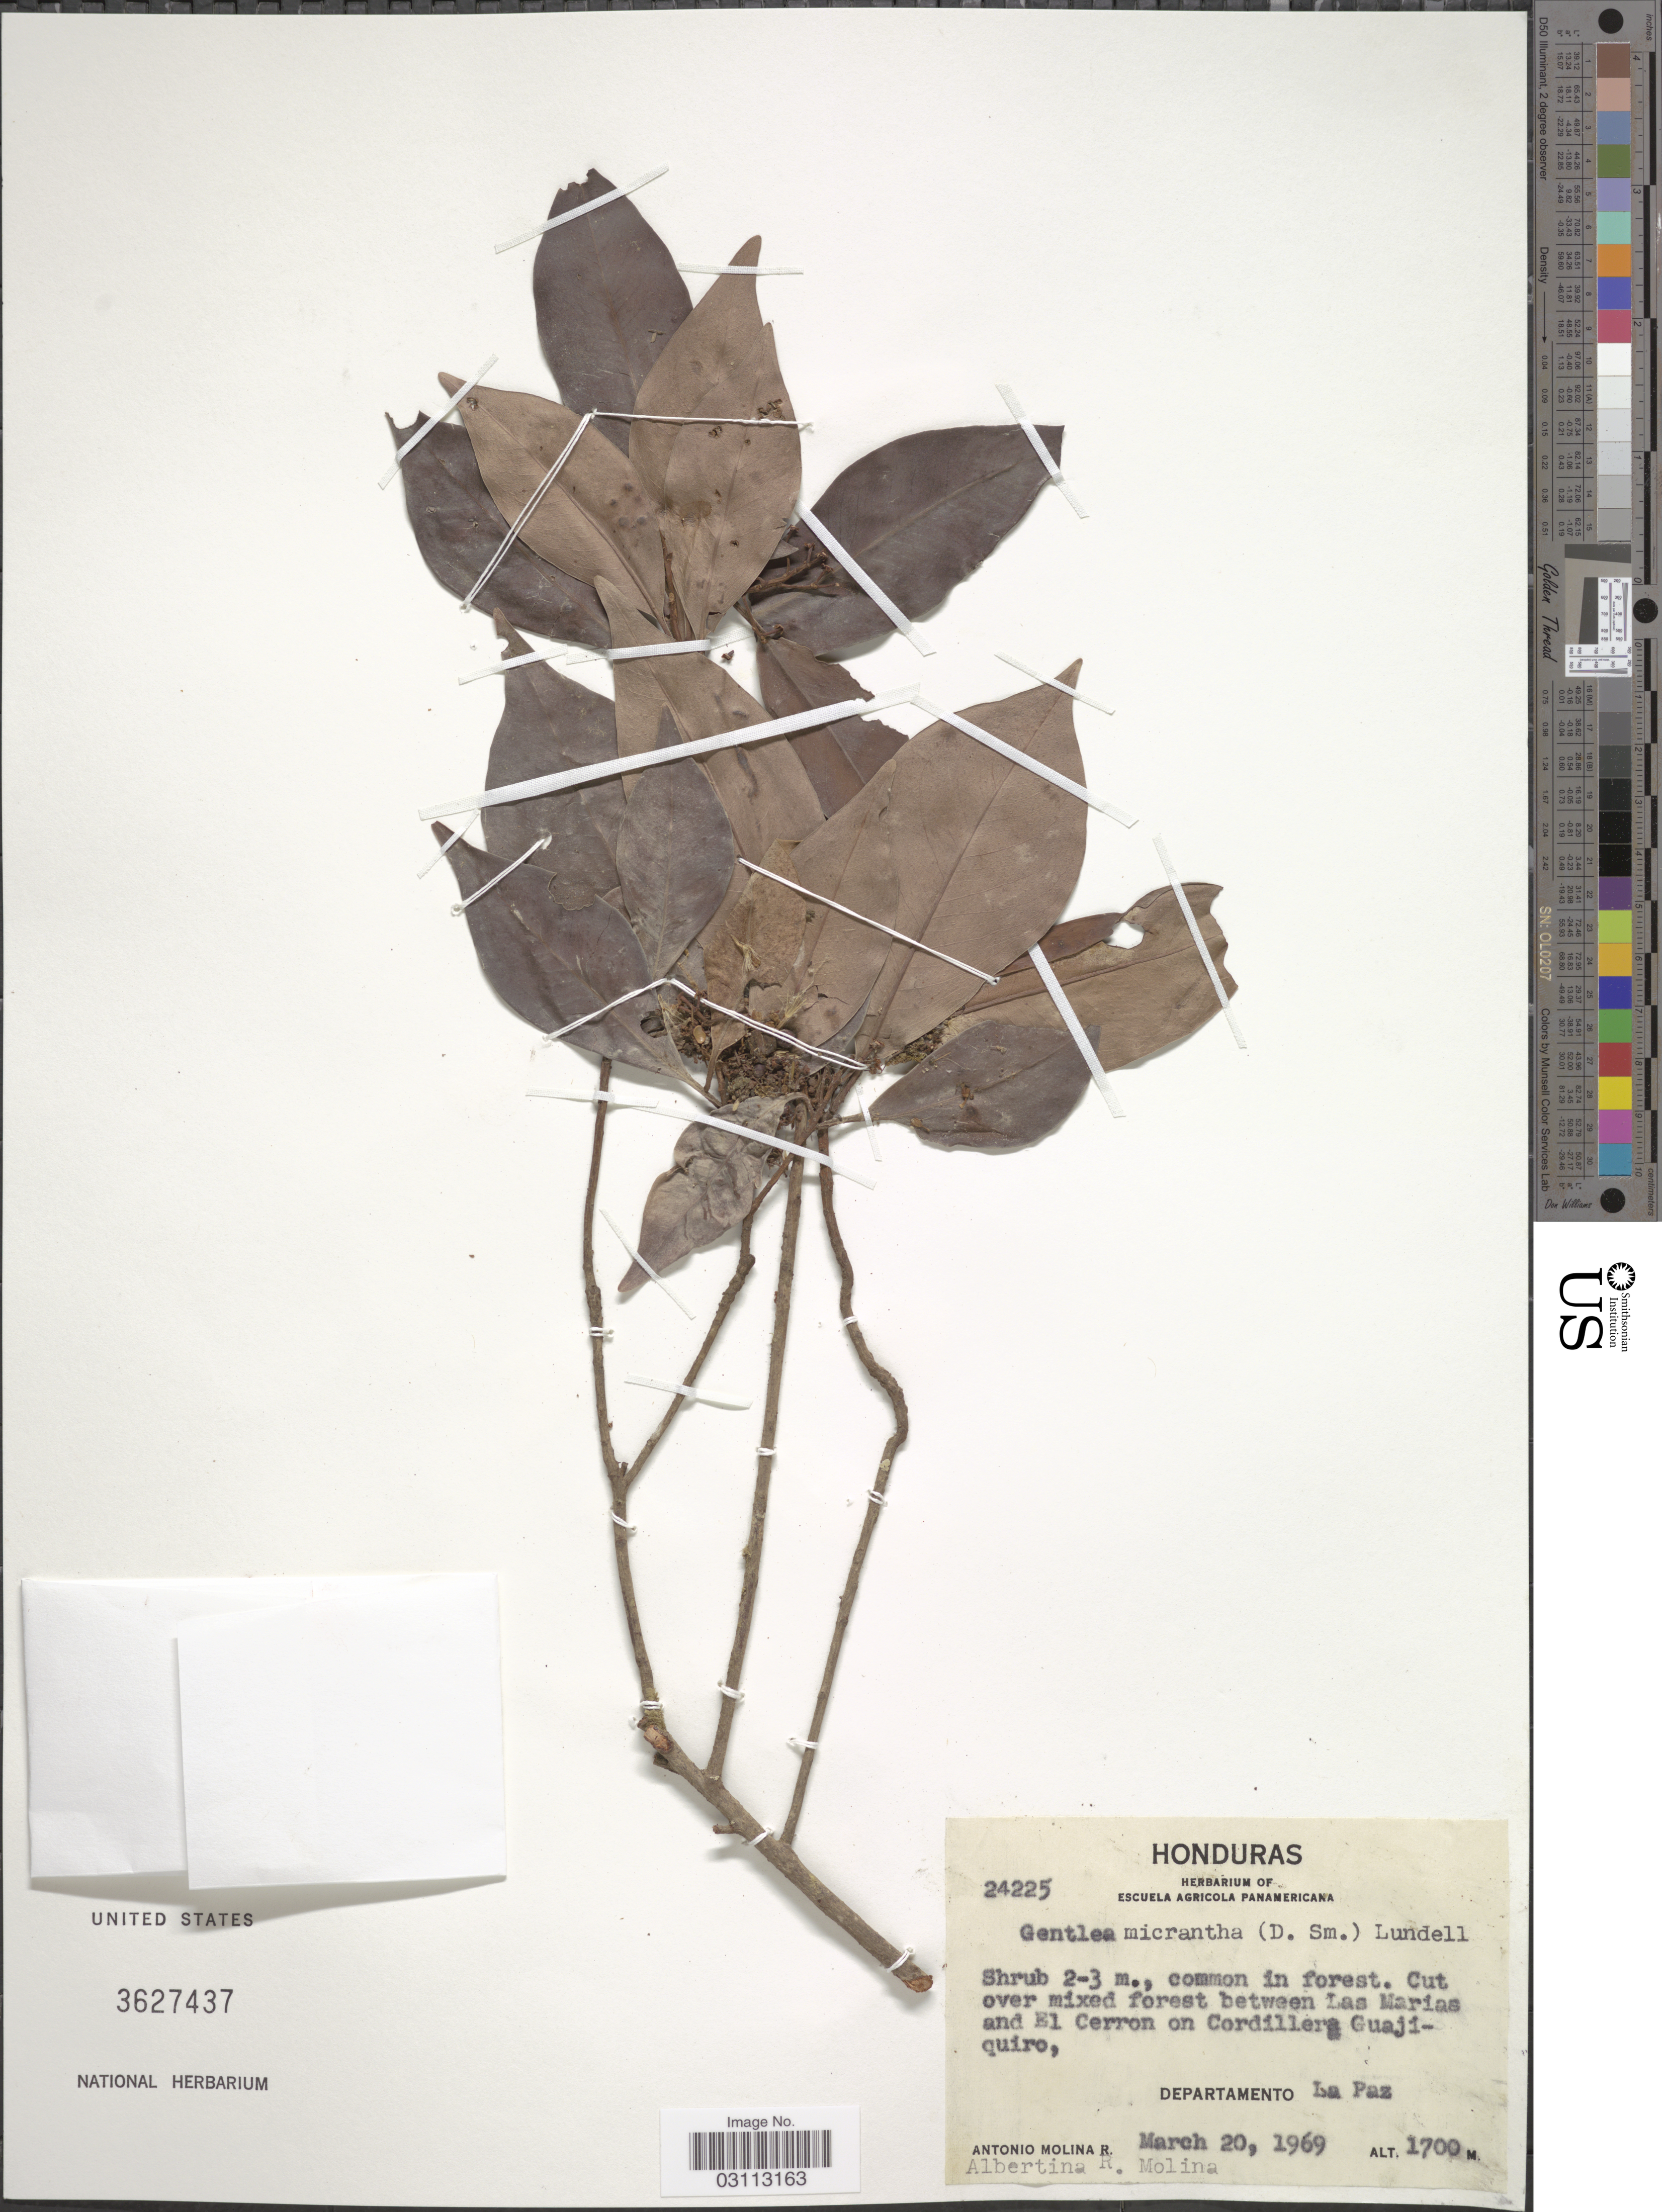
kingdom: Plantae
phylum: Tracheophyta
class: Magnoliopsida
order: Ericales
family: Primulaceae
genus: Gentlea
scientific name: Gentlea micranthera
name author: (Donn. Sm.) Lundell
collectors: A. Molina R. & A. R. Molina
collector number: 24225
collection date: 1969-03-20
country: Honduras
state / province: La Paz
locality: Between Las Marias and El Cerron on Cordillera Guajiquiro, Departamento La Paz.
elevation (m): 1700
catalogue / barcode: US 3627437